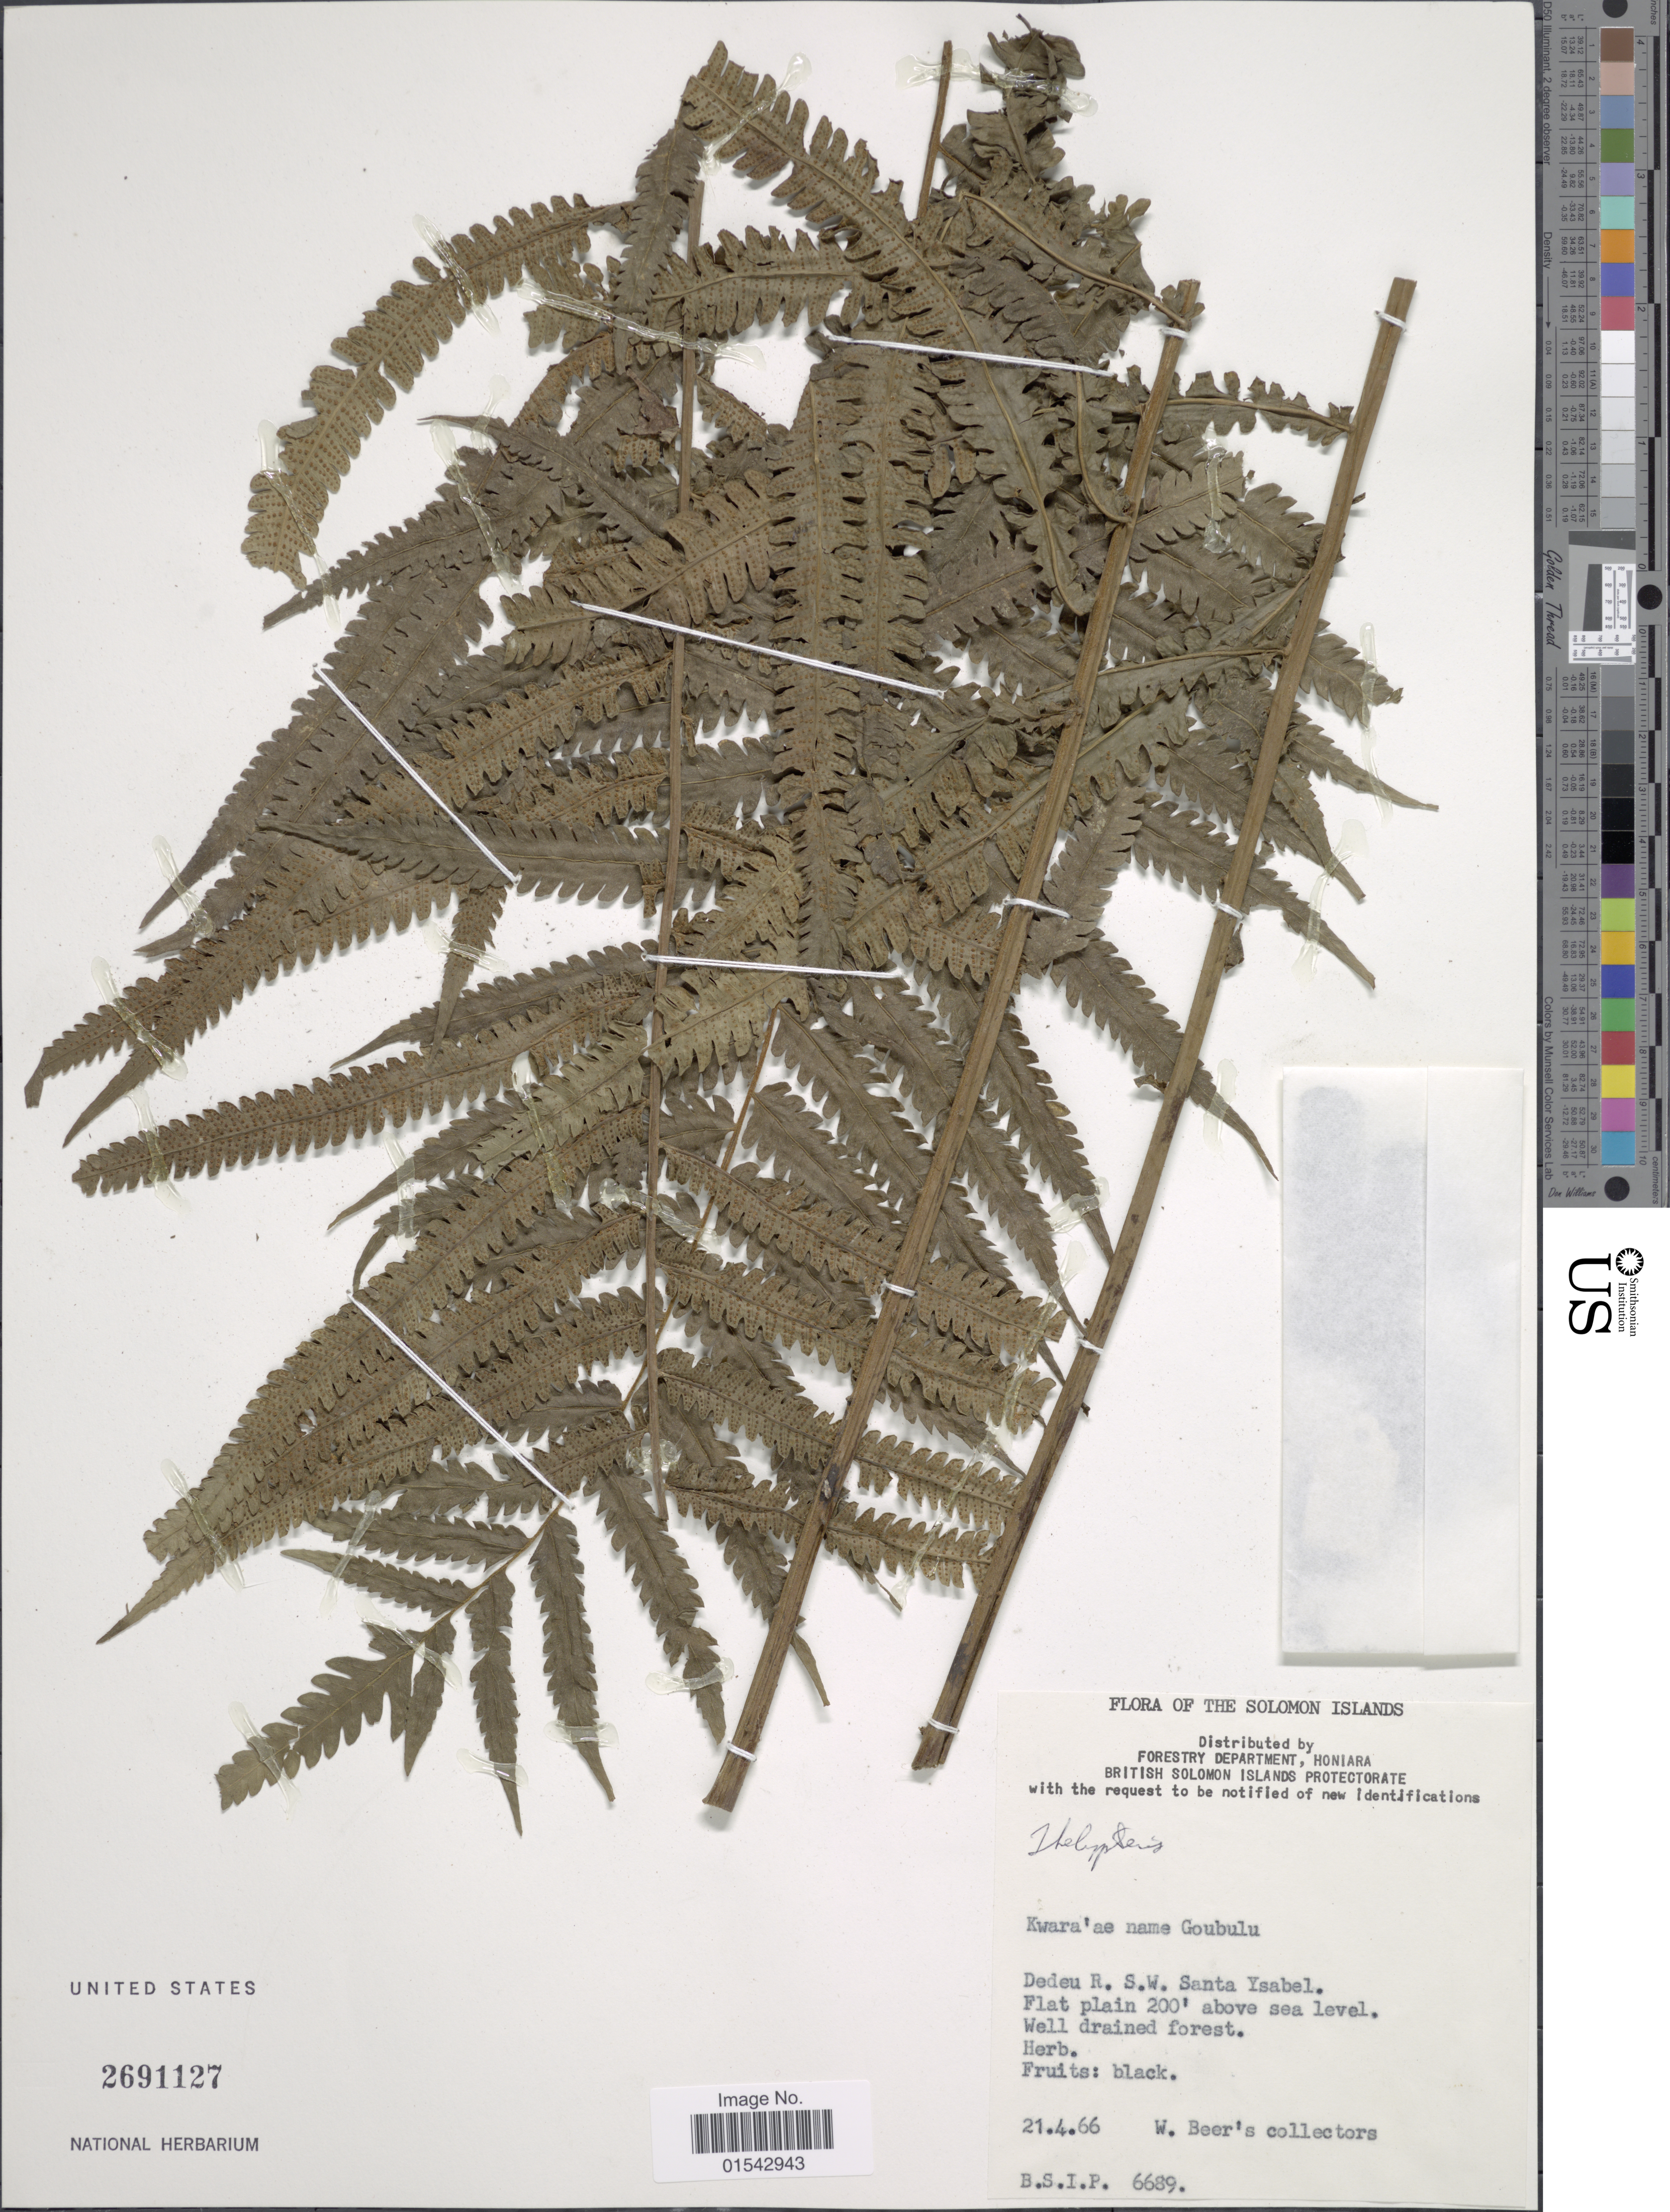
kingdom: Plantae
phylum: Tracheophyta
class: Polypodiopsida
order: Polypodiales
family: Thelypteridaceae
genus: Cyclosorus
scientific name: Cyclosorus sp.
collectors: Beer's collectors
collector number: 6689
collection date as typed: Transcribed d/m/y: 21/4/66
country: Solomon Islands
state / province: Solomon Islands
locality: Solomon Islands, Dedeu R. S. W. Santa Ysabel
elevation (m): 61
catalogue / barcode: US 2691127